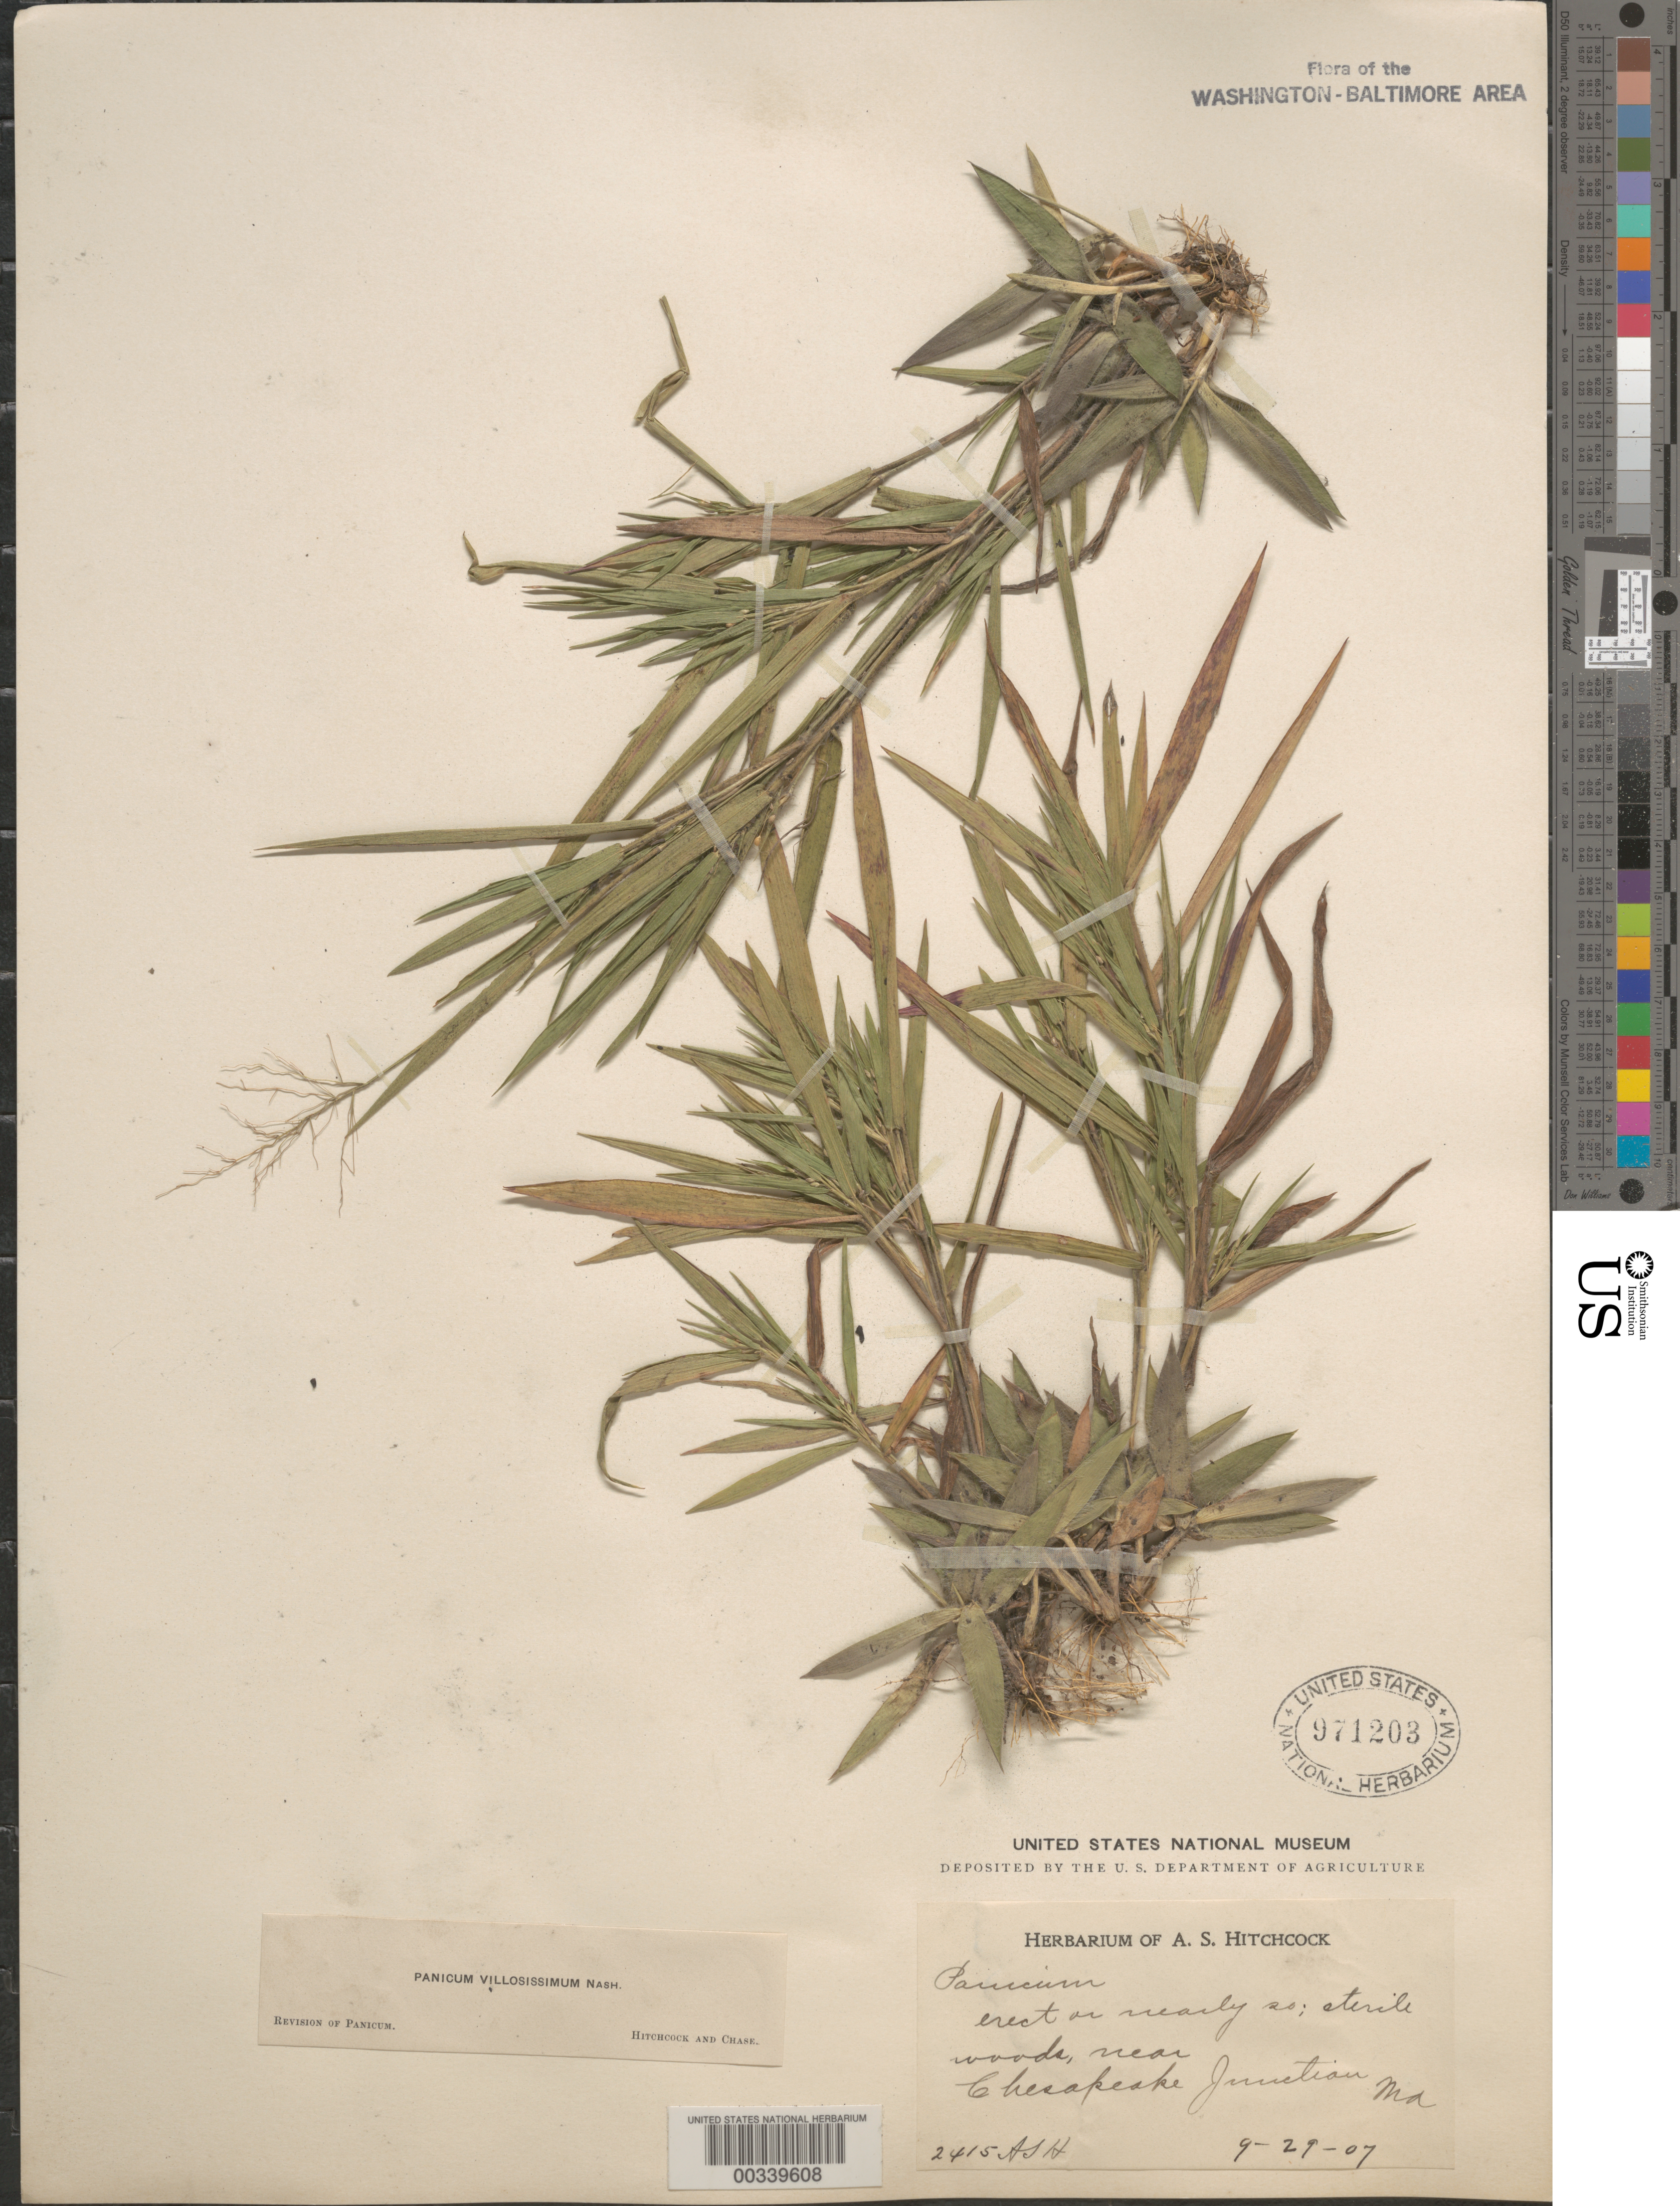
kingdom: Plantae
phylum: Tracheophyta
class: Liliopsida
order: Poales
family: Poaceae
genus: Dichanthelium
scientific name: Dichanthelium ovale subsp. villosissimum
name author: (Nash) Freckmann & Lelong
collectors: A. S. Hitchcock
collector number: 2415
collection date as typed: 29 Sep 1907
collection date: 1907-09-29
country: United States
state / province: Maryland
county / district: Calvert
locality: Chesapeake Junction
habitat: Sterile woods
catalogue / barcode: US 971203